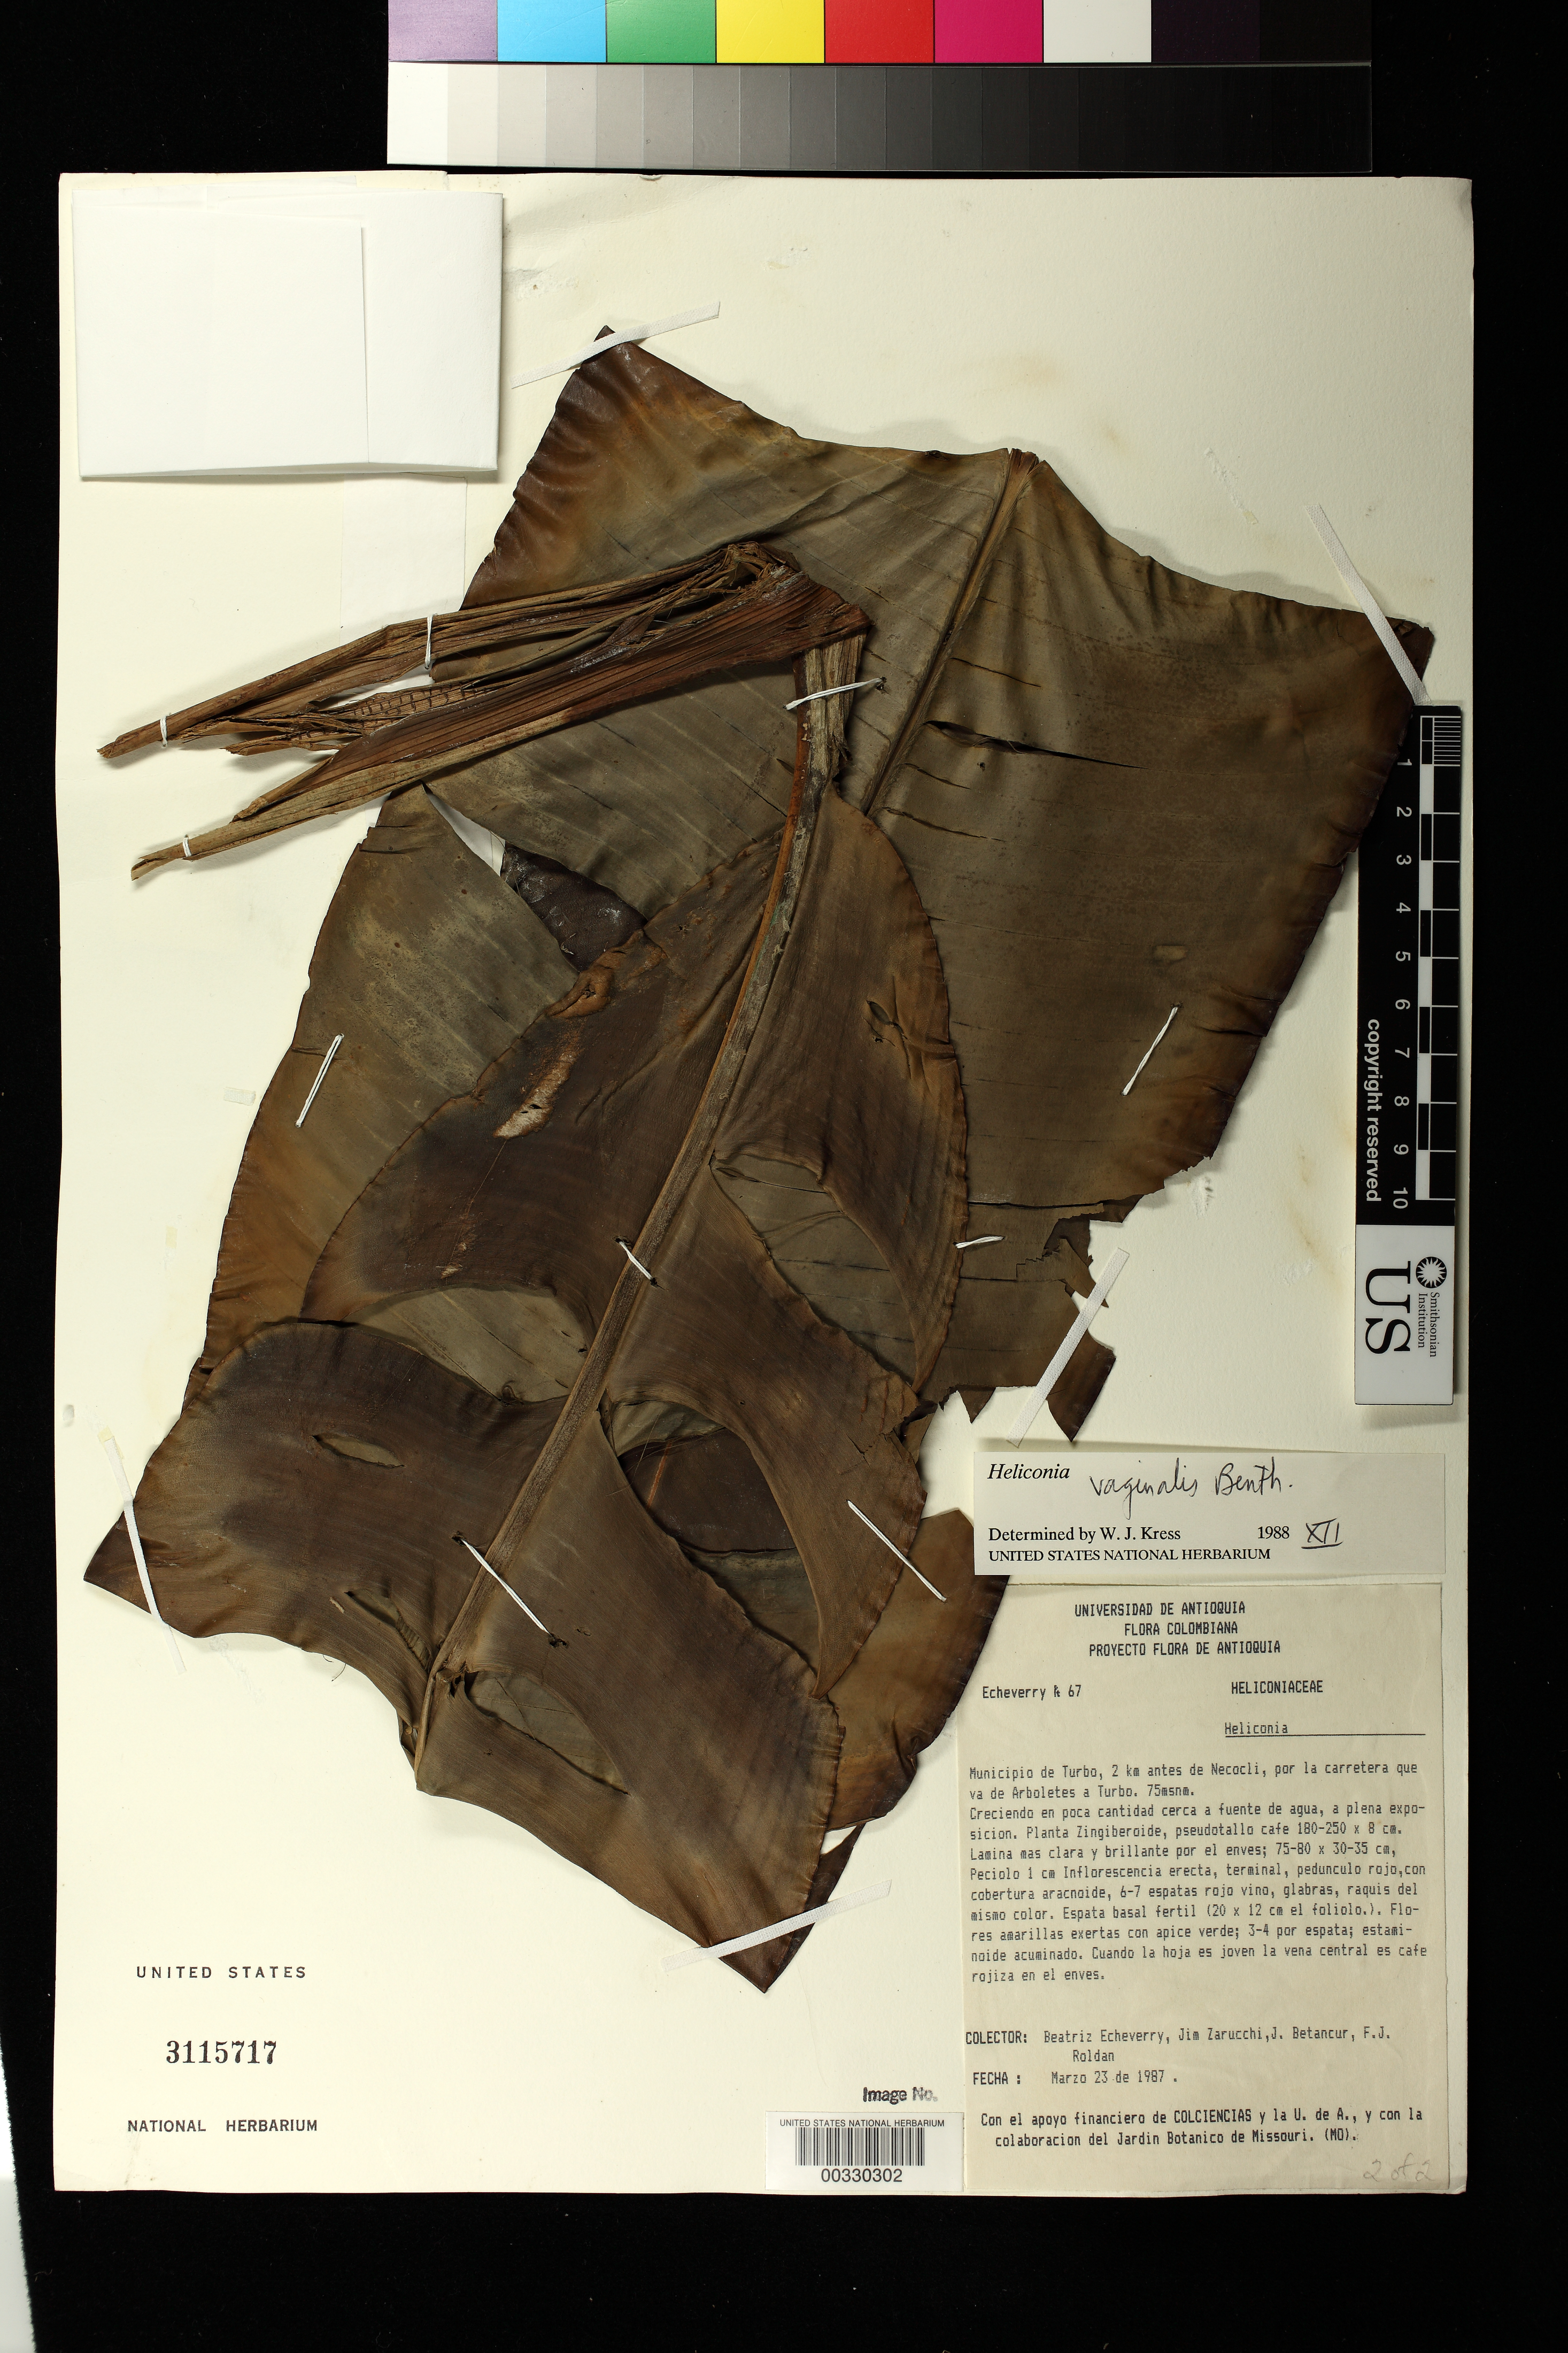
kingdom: Plantae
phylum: Tracheophyta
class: Liliopsida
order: Zingiberales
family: Heliconiaceae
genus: Heliconia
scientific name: Heliconia vaginalis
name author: Benth.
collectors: B. Echeverry, J. L. Zarucchi, J. C. Betancur & F. J. Roldán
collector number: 67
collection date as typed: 23 Mar 1987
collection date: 1987-03-23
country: Colombia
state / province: Antioquia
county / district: Turbo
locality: Mun of Turbo, 2 km before entrance to Necocli by highway from Arboletes to Turbo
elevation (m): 75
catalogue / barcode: US 3115717